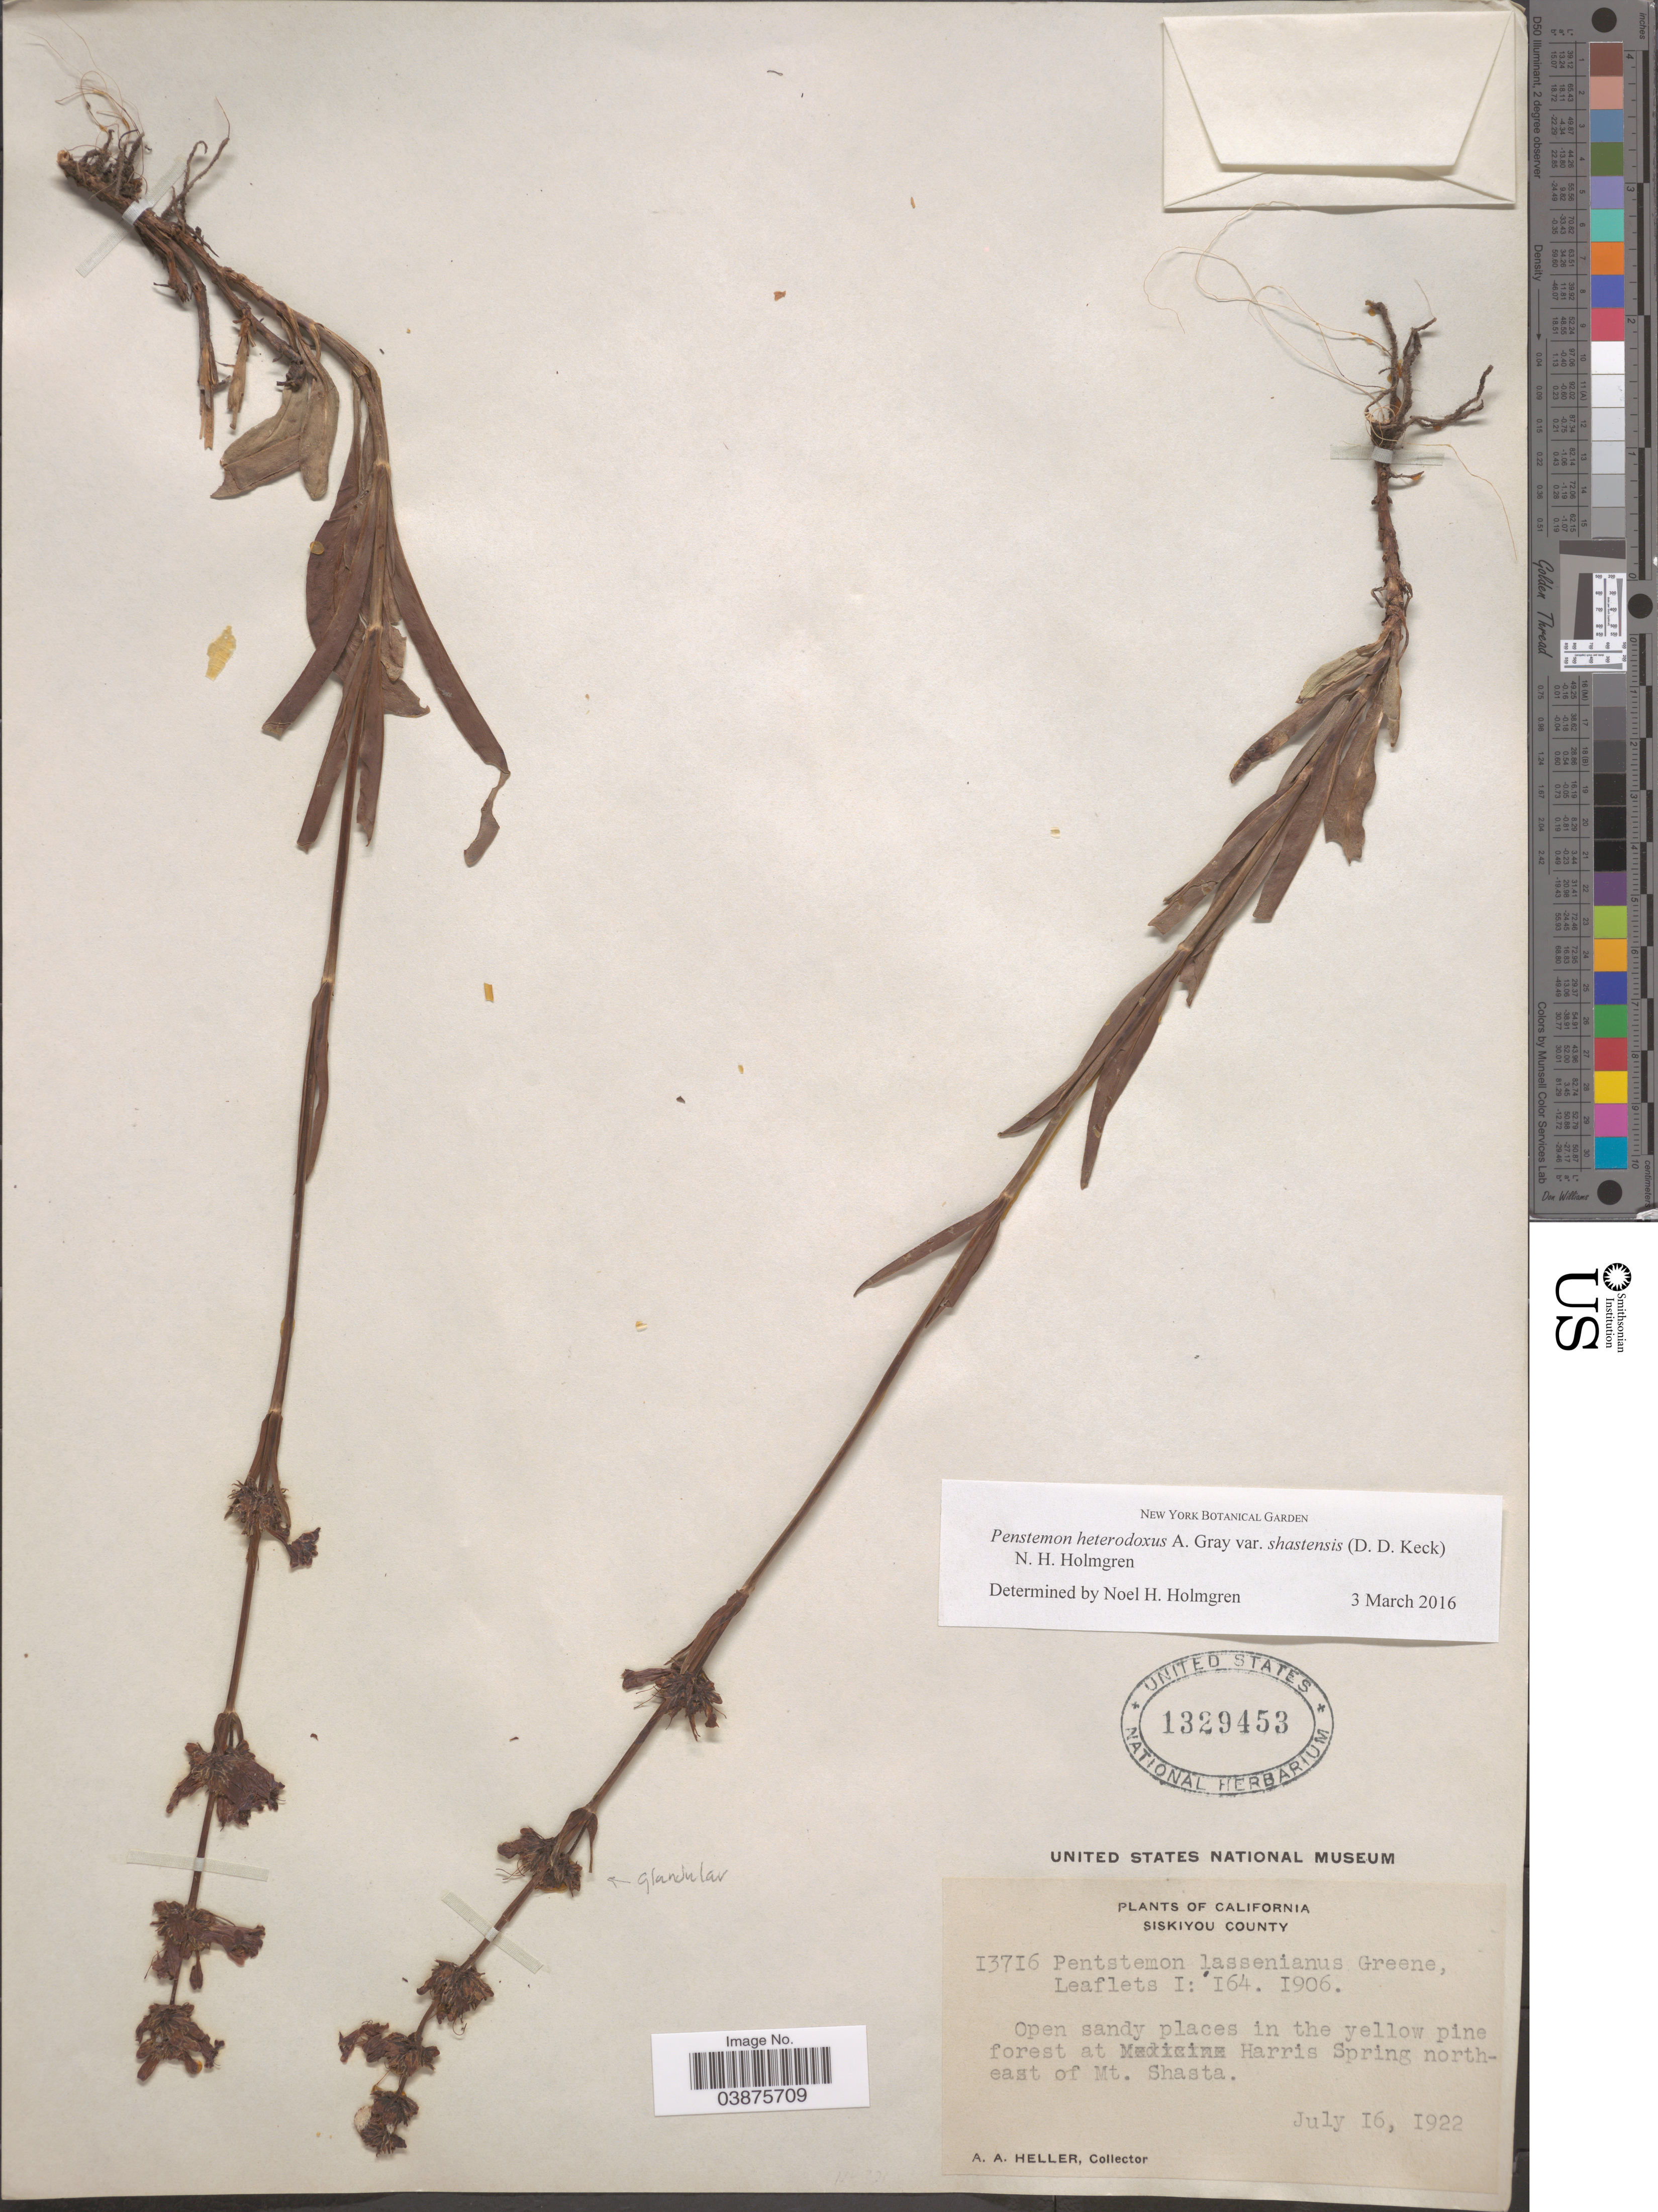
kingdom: Plantae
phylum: Tracheophyta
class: Magnoliopsida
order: Lamiales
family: Plantaginaceae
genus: Penstemon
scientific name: Penstemon heterodoxus var. shastensis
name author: (D.D. Keck) N.H. Holmgren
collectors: A. A. Heller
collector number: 13716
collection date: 1922-07-16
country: United States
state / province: California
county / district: Siskiyou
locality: Siskiyou County. Open sandy places in the yellow pine forest at Harris Spring northeast of Mt. Shasta.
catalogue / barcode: US 1329453